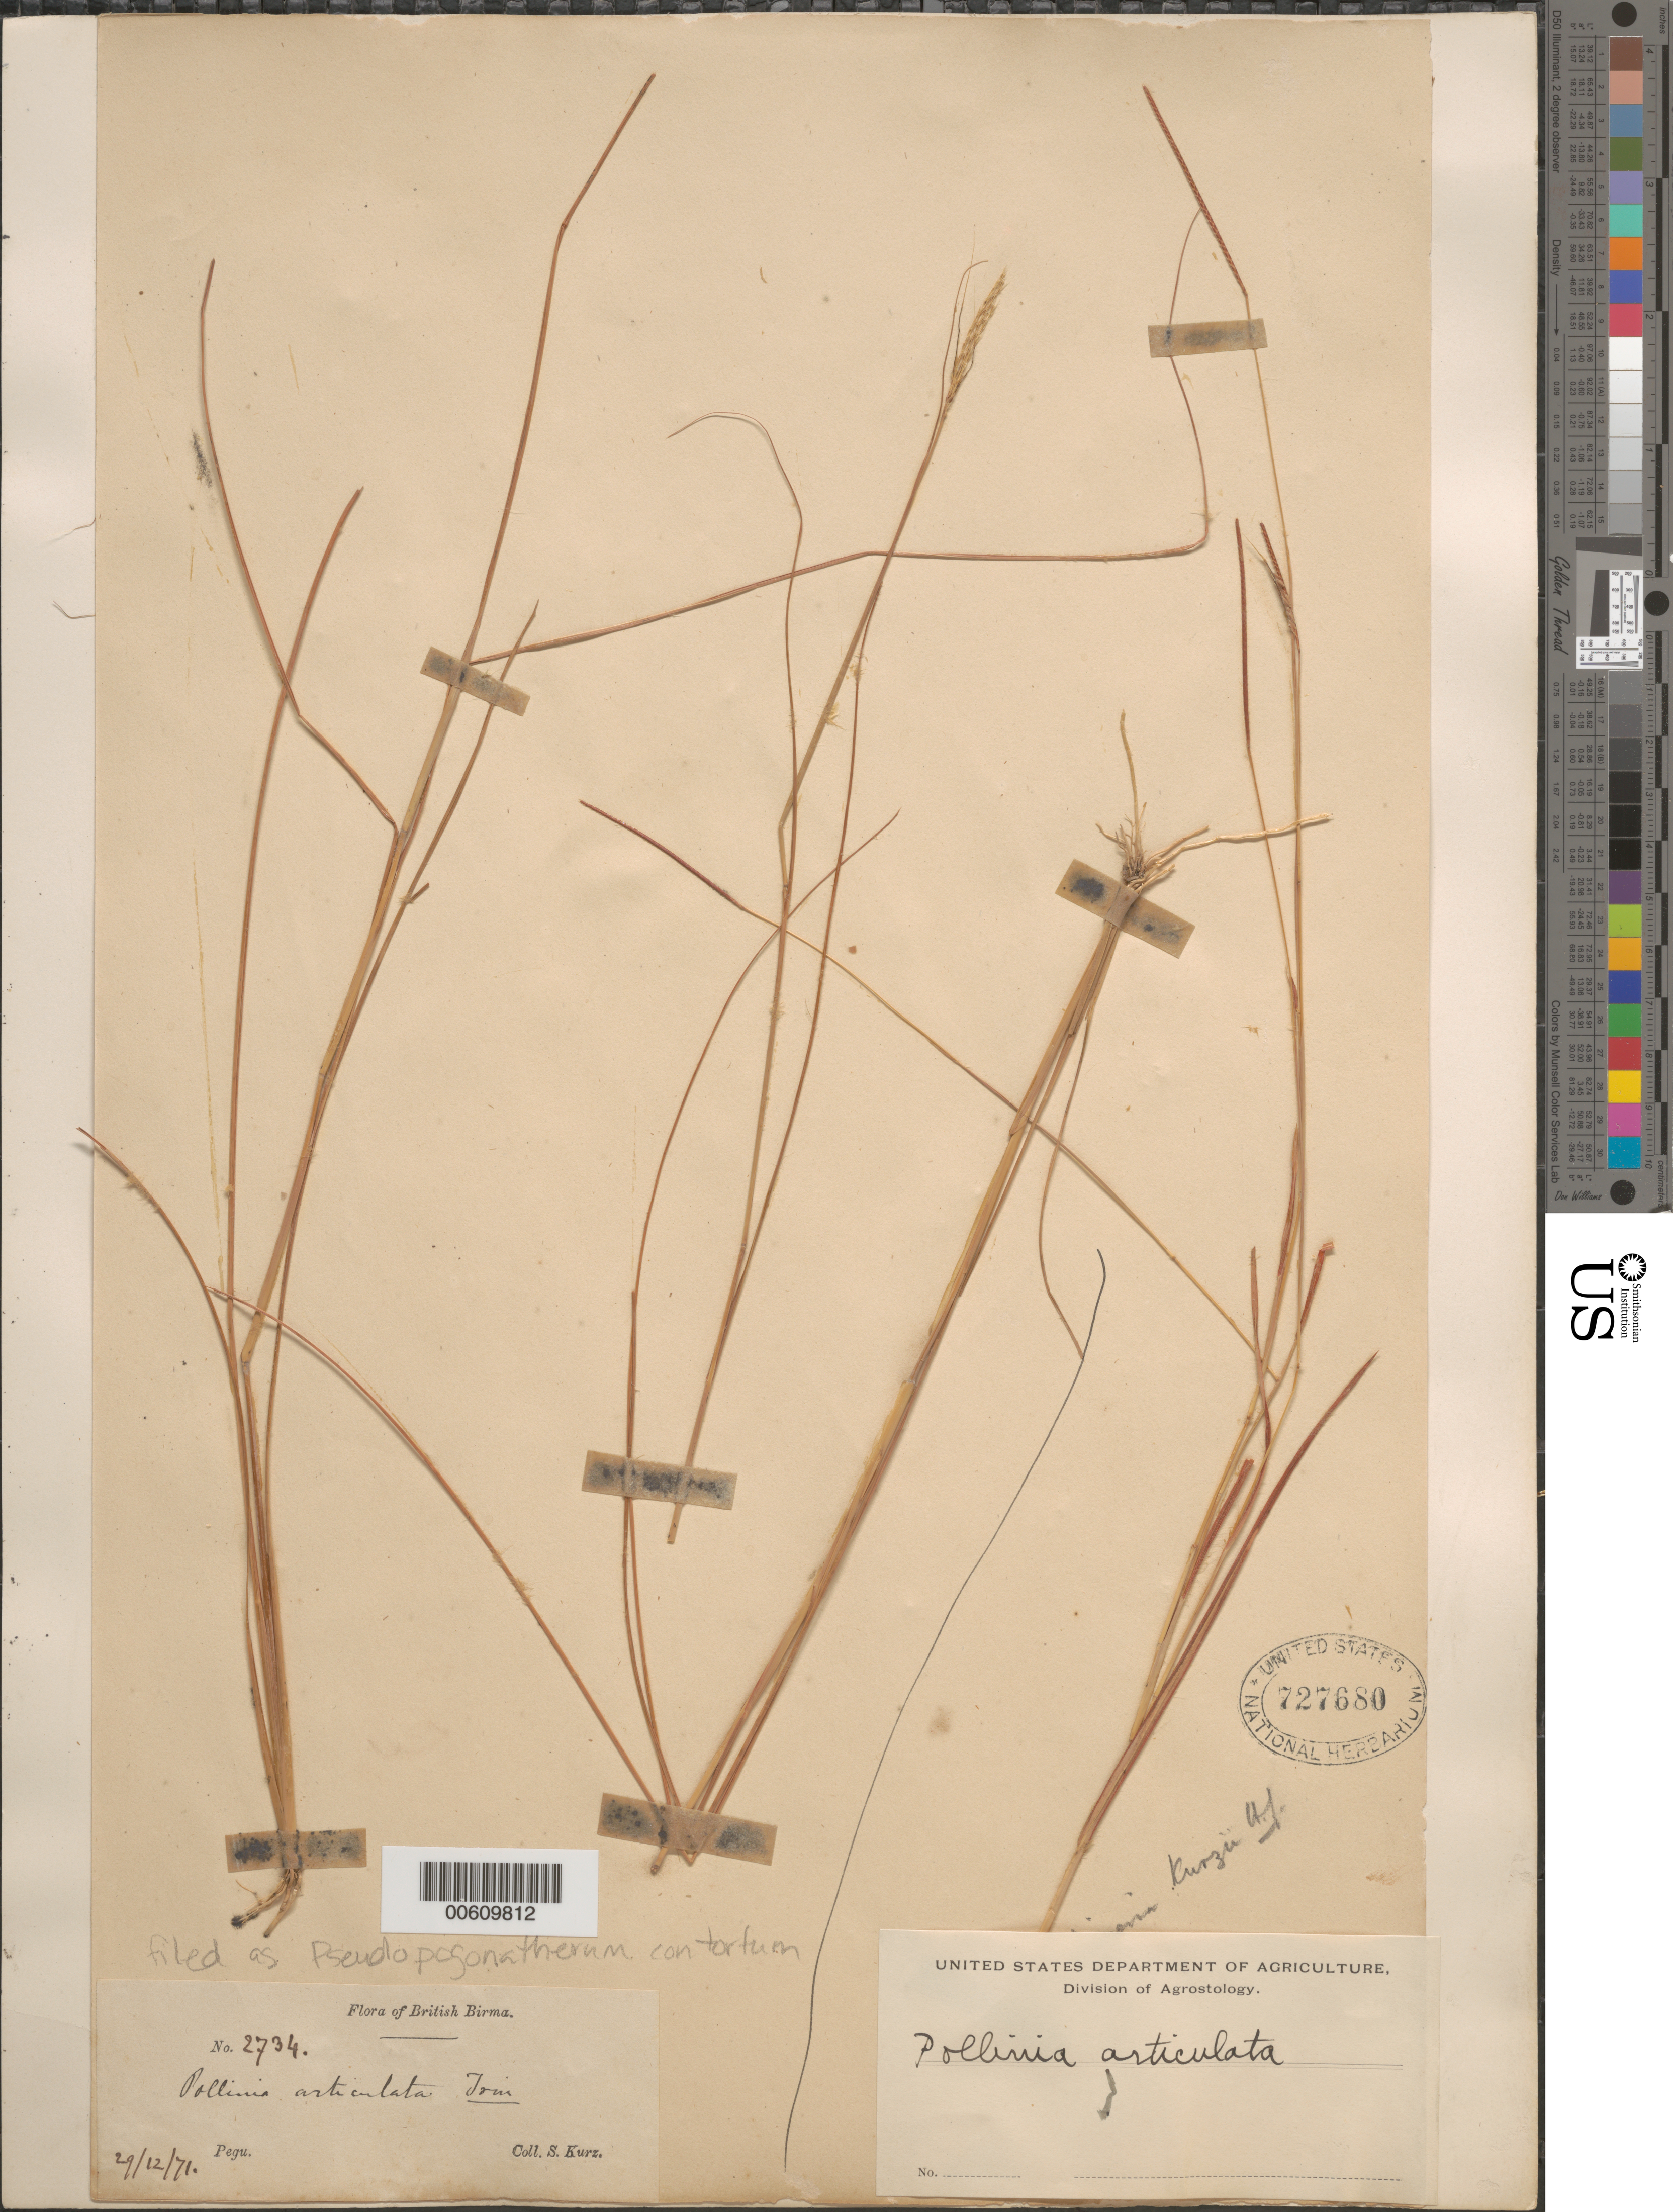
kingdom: Plantae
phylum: Tracheophyta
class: Liliopsida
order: Poales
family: Poaceae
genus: Pseudopogonatherum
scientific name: Pseudopogonatherum contortum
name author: A. Camus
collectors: S. Kurz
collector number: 2734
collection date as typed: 29 Dec 1871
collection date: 1871-12-29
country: Myanmar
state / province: Bago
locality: Pegu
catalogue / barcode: US 727680